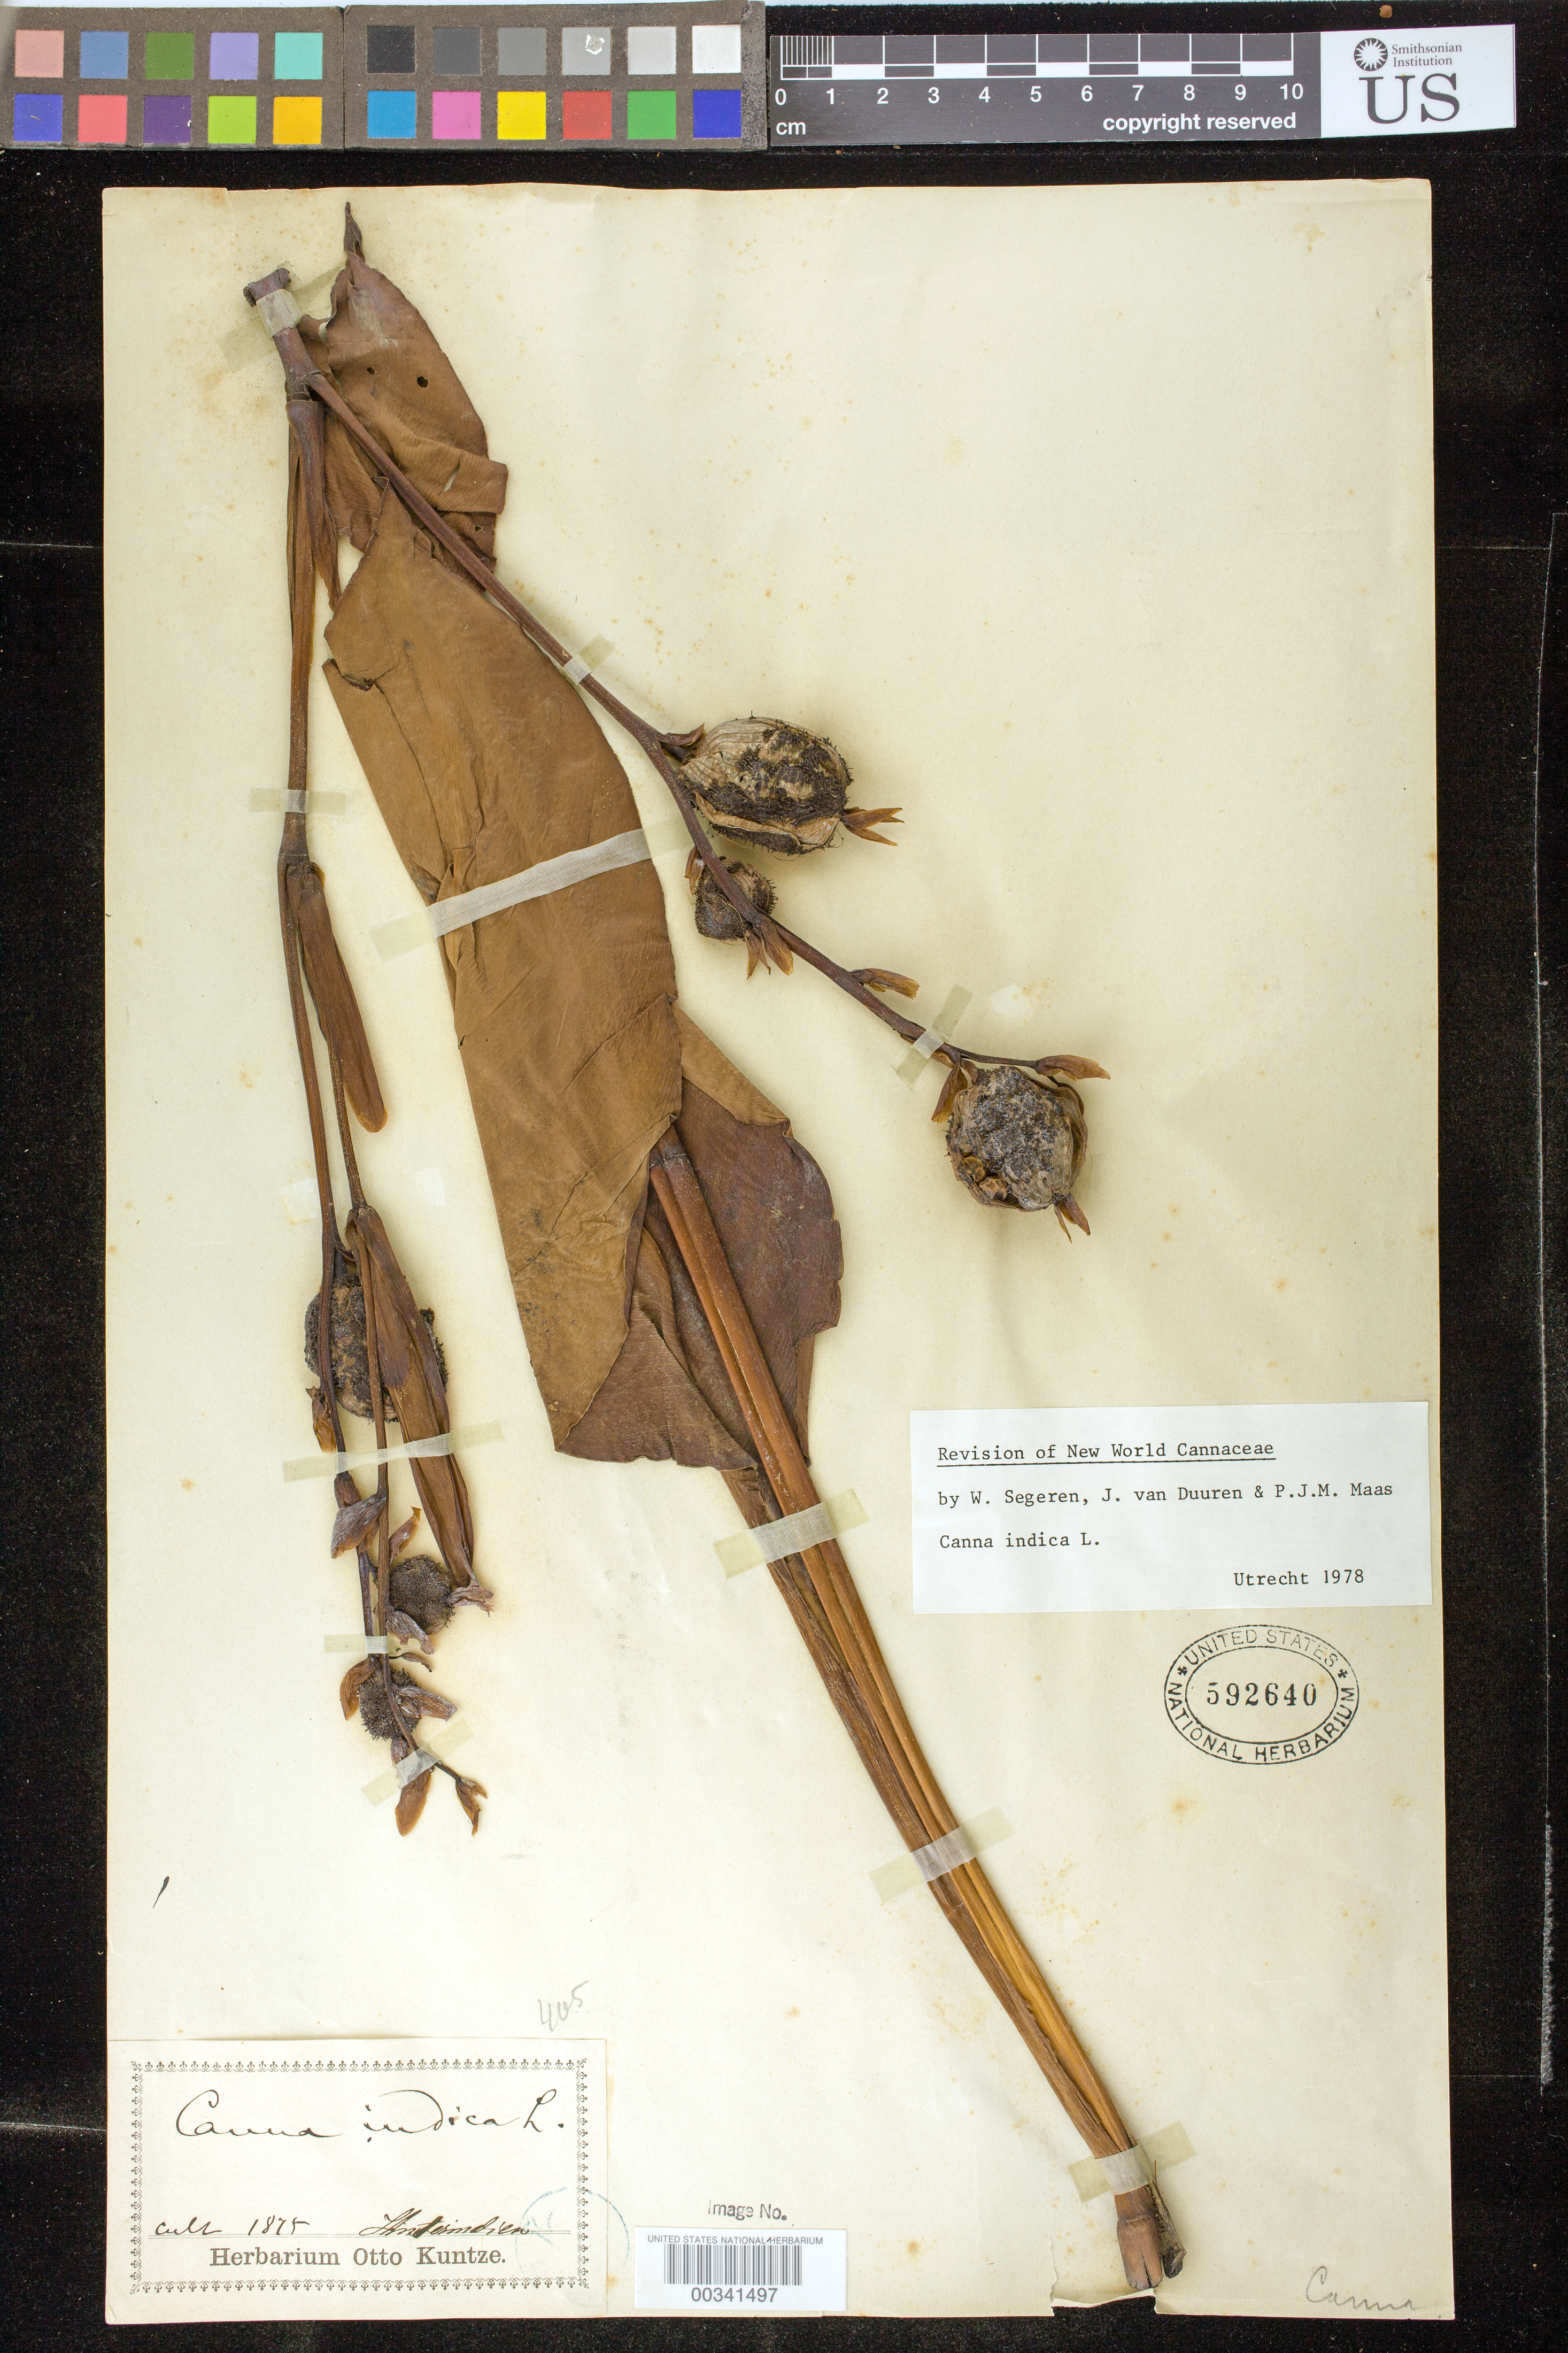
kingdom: Plantae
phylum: Tracheophyta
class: Liliopsida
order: Zingiberales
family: Cannaceae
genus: Canna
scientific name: Canna indica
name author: L.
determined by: Segeren, W.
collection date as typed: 1875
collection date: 1875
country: Germany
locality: Gorgenthal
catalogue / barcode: US 592640